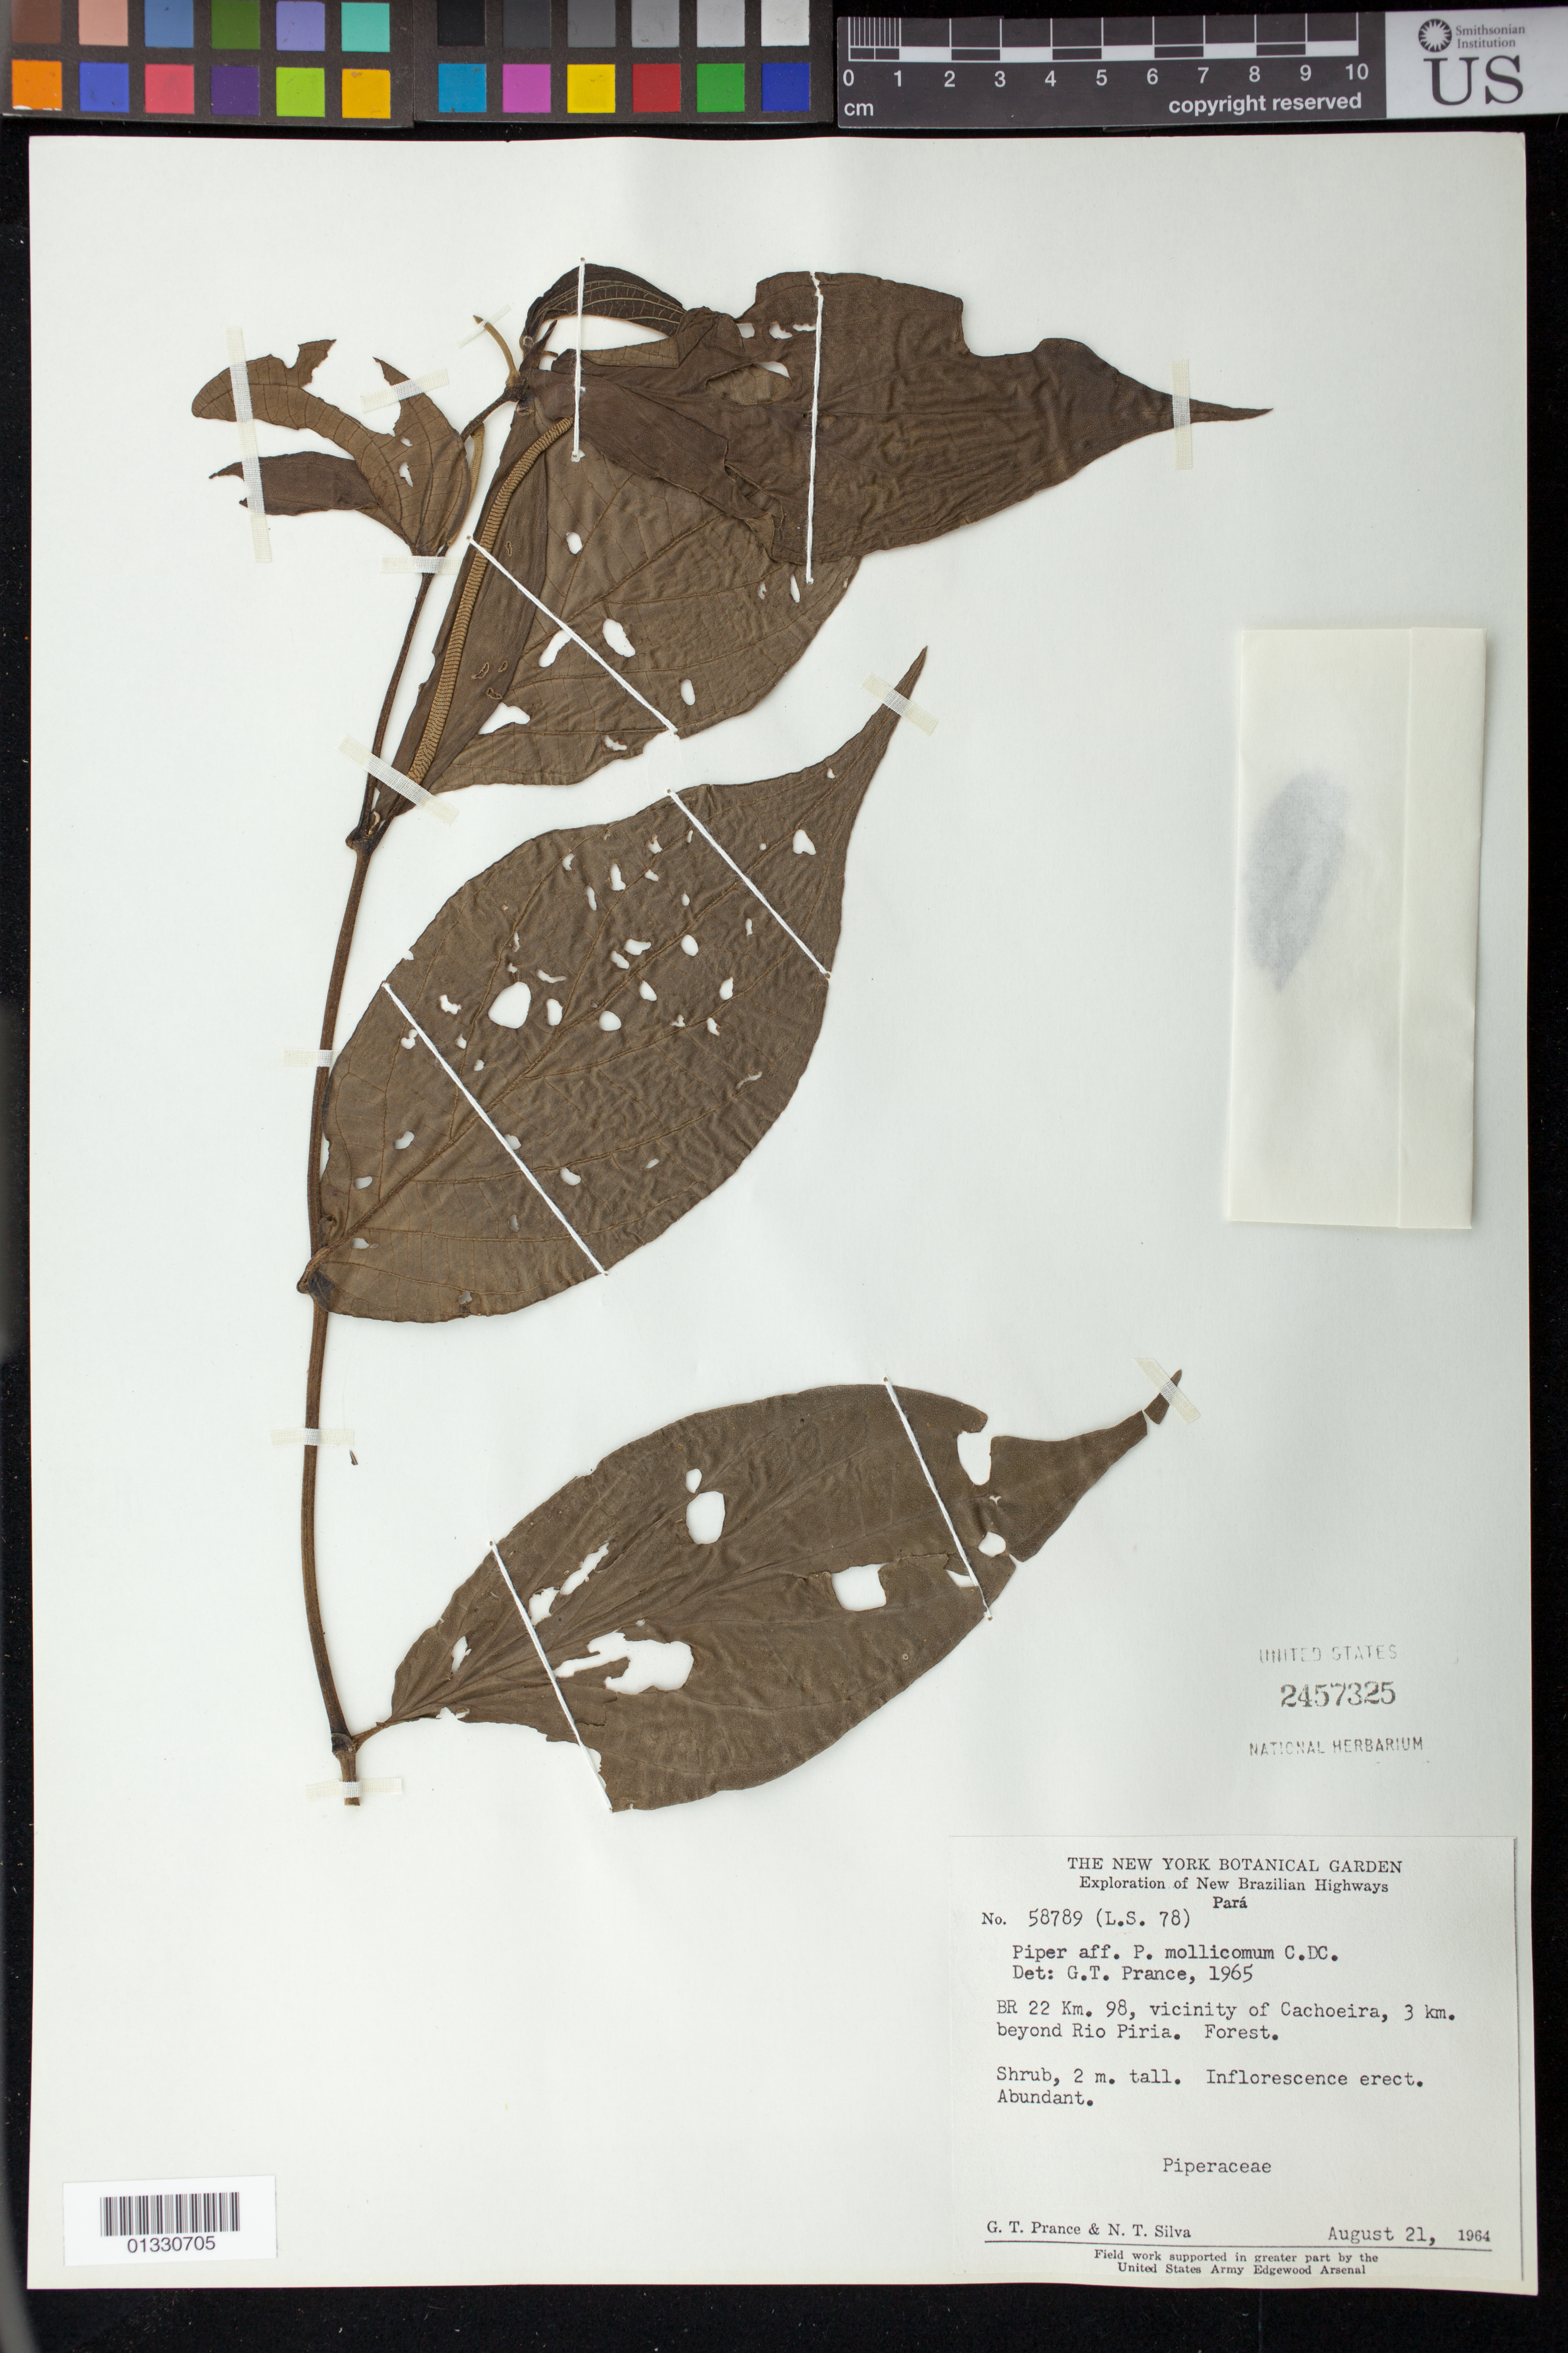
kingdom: Plantae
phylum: Tracheophyta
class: Magnoliopsida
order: Piperales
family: Piperaceae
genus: Piper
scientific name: Piper mollicomum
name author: Kunth ex Steud.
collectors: G. T. Prance & N. T. Silva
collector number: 58789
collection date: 1964-08-21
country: Brazil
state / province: Pará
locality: BR-22 km 98, vicinity of Cachoeira, 3 km beyond Rio Piria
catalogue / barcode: US 2457325